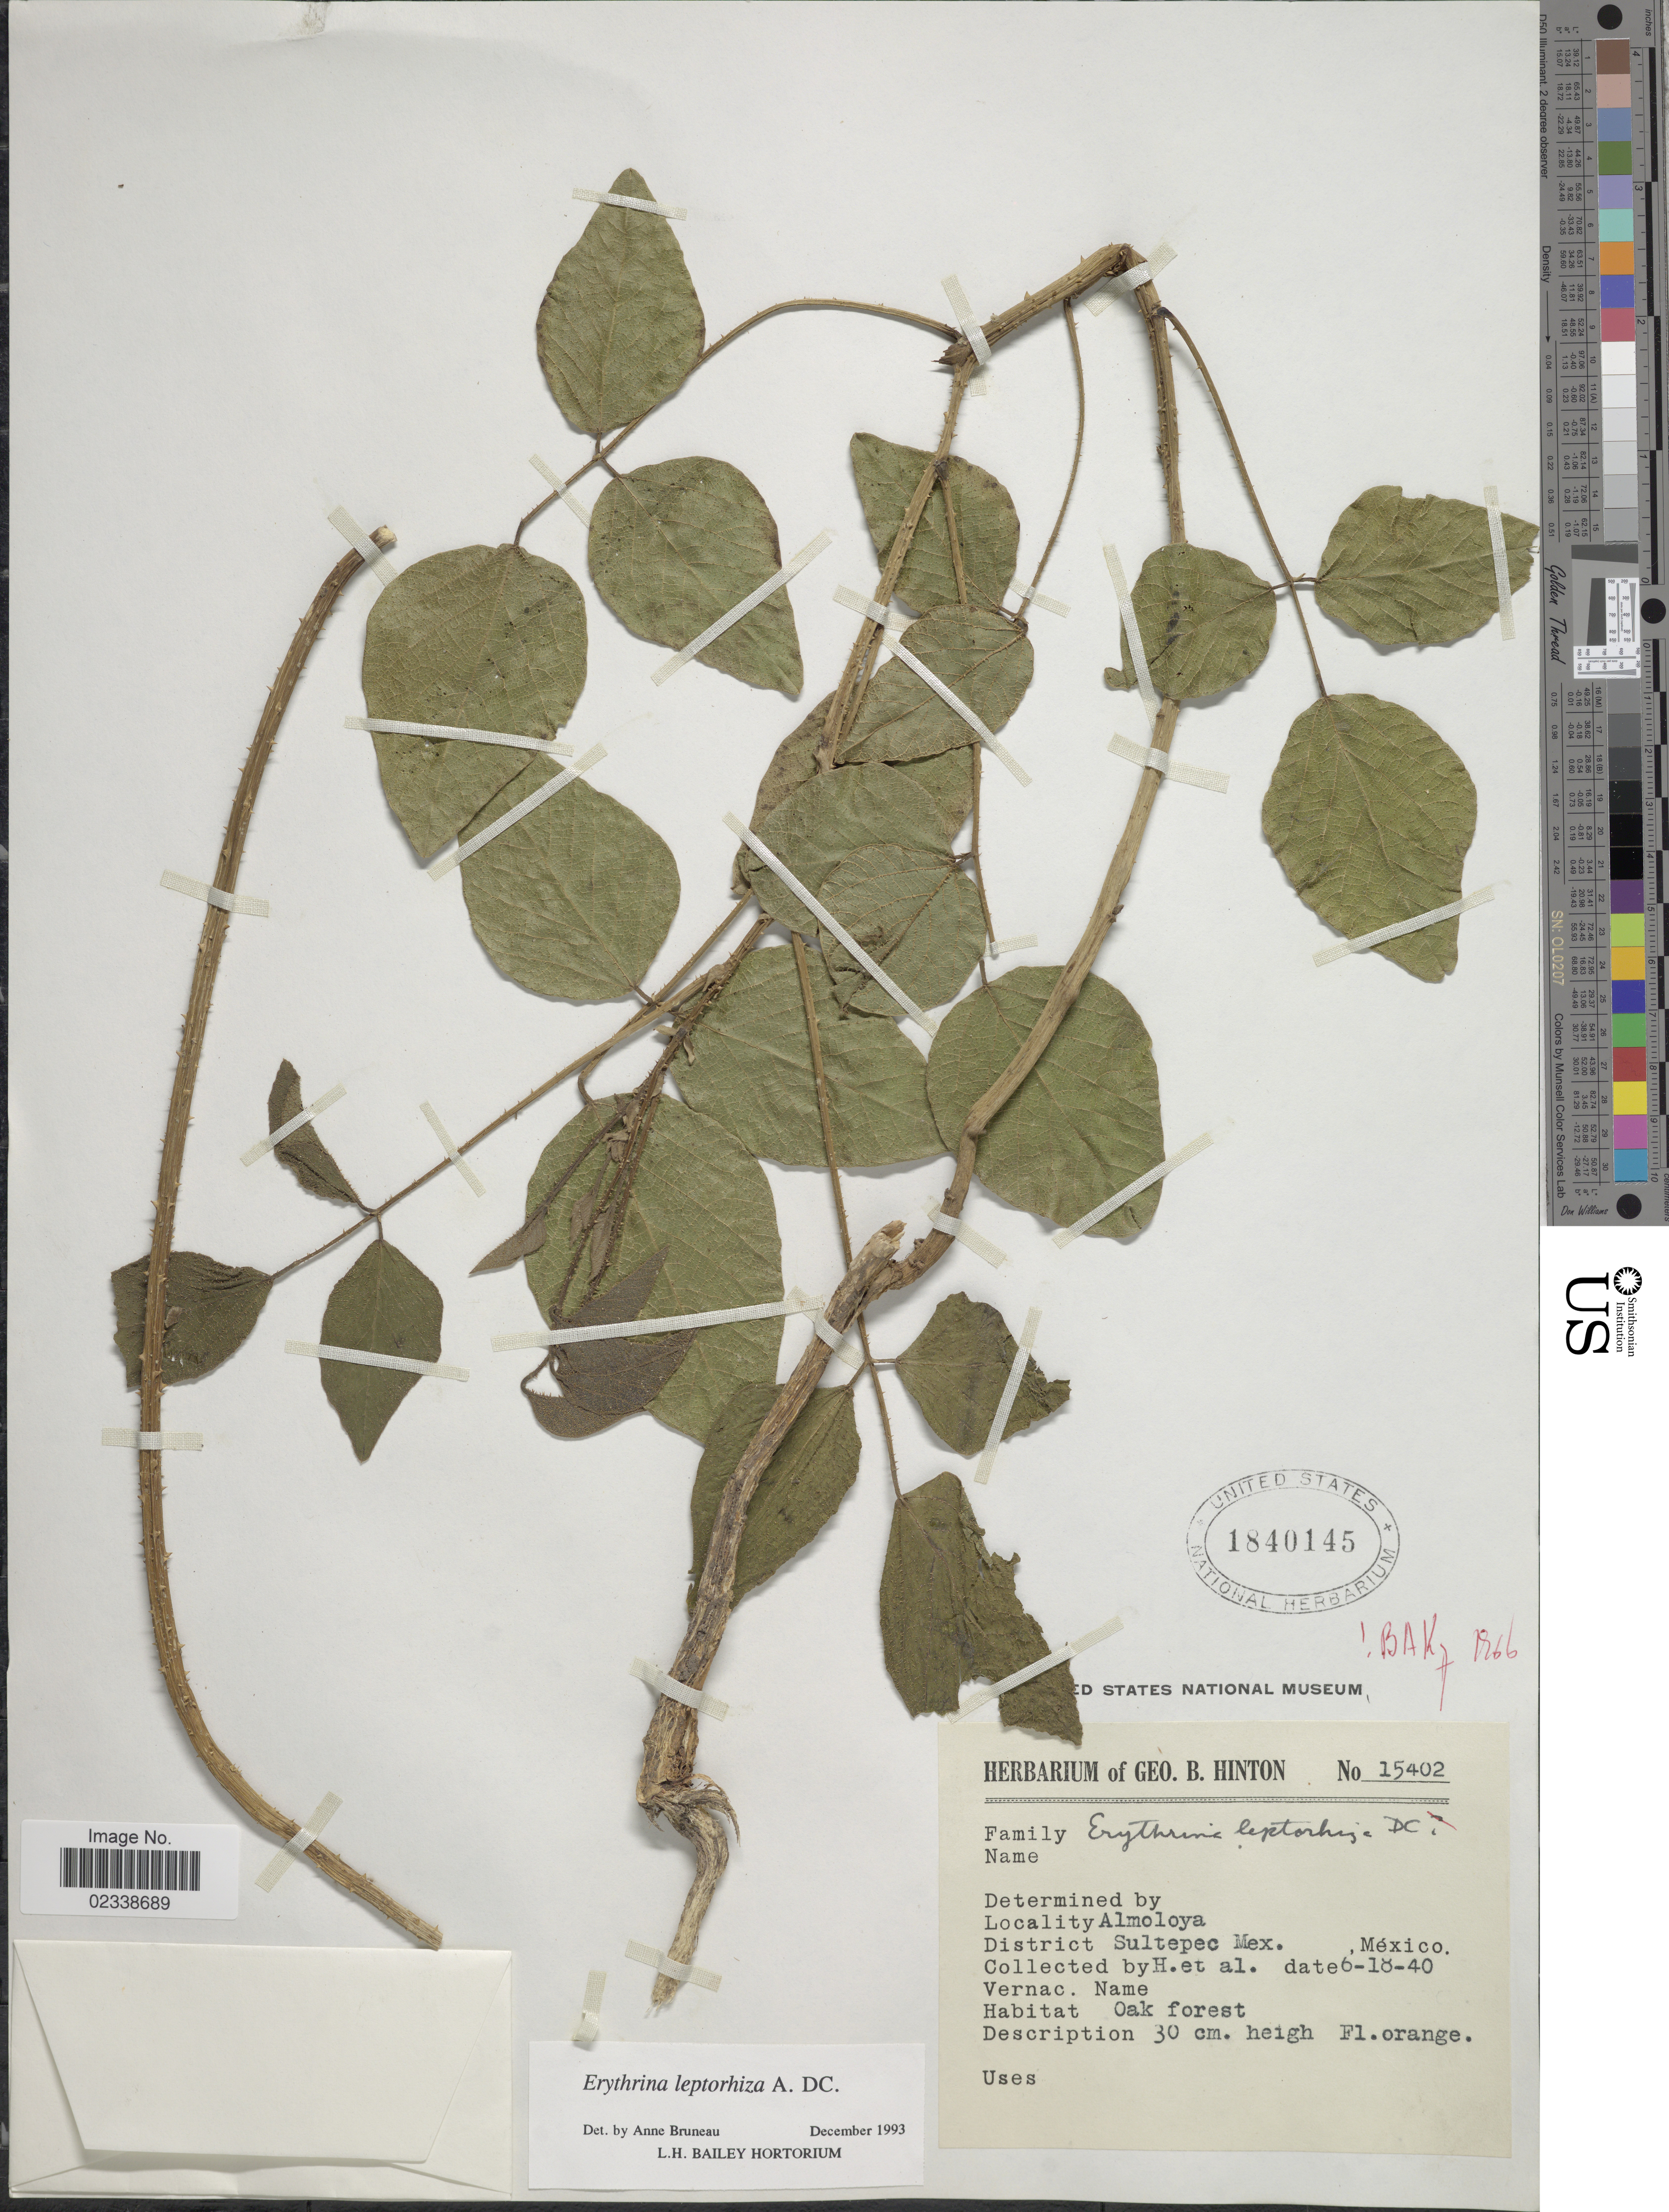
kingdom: Plantae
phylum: Tracheophyta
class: Magnoliopsida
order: Fabales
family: Fabaceae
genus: Erythrina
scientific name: Erythrina leptorhiza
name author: Moc. & Sessé ex DC.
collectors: G. B. Hinton & et al.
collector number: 15402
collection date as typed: Transcribed d/m/y: 18/6/40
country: Mexico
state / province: México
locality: Almoloya, District Sultepec,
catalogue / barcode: US 1840145